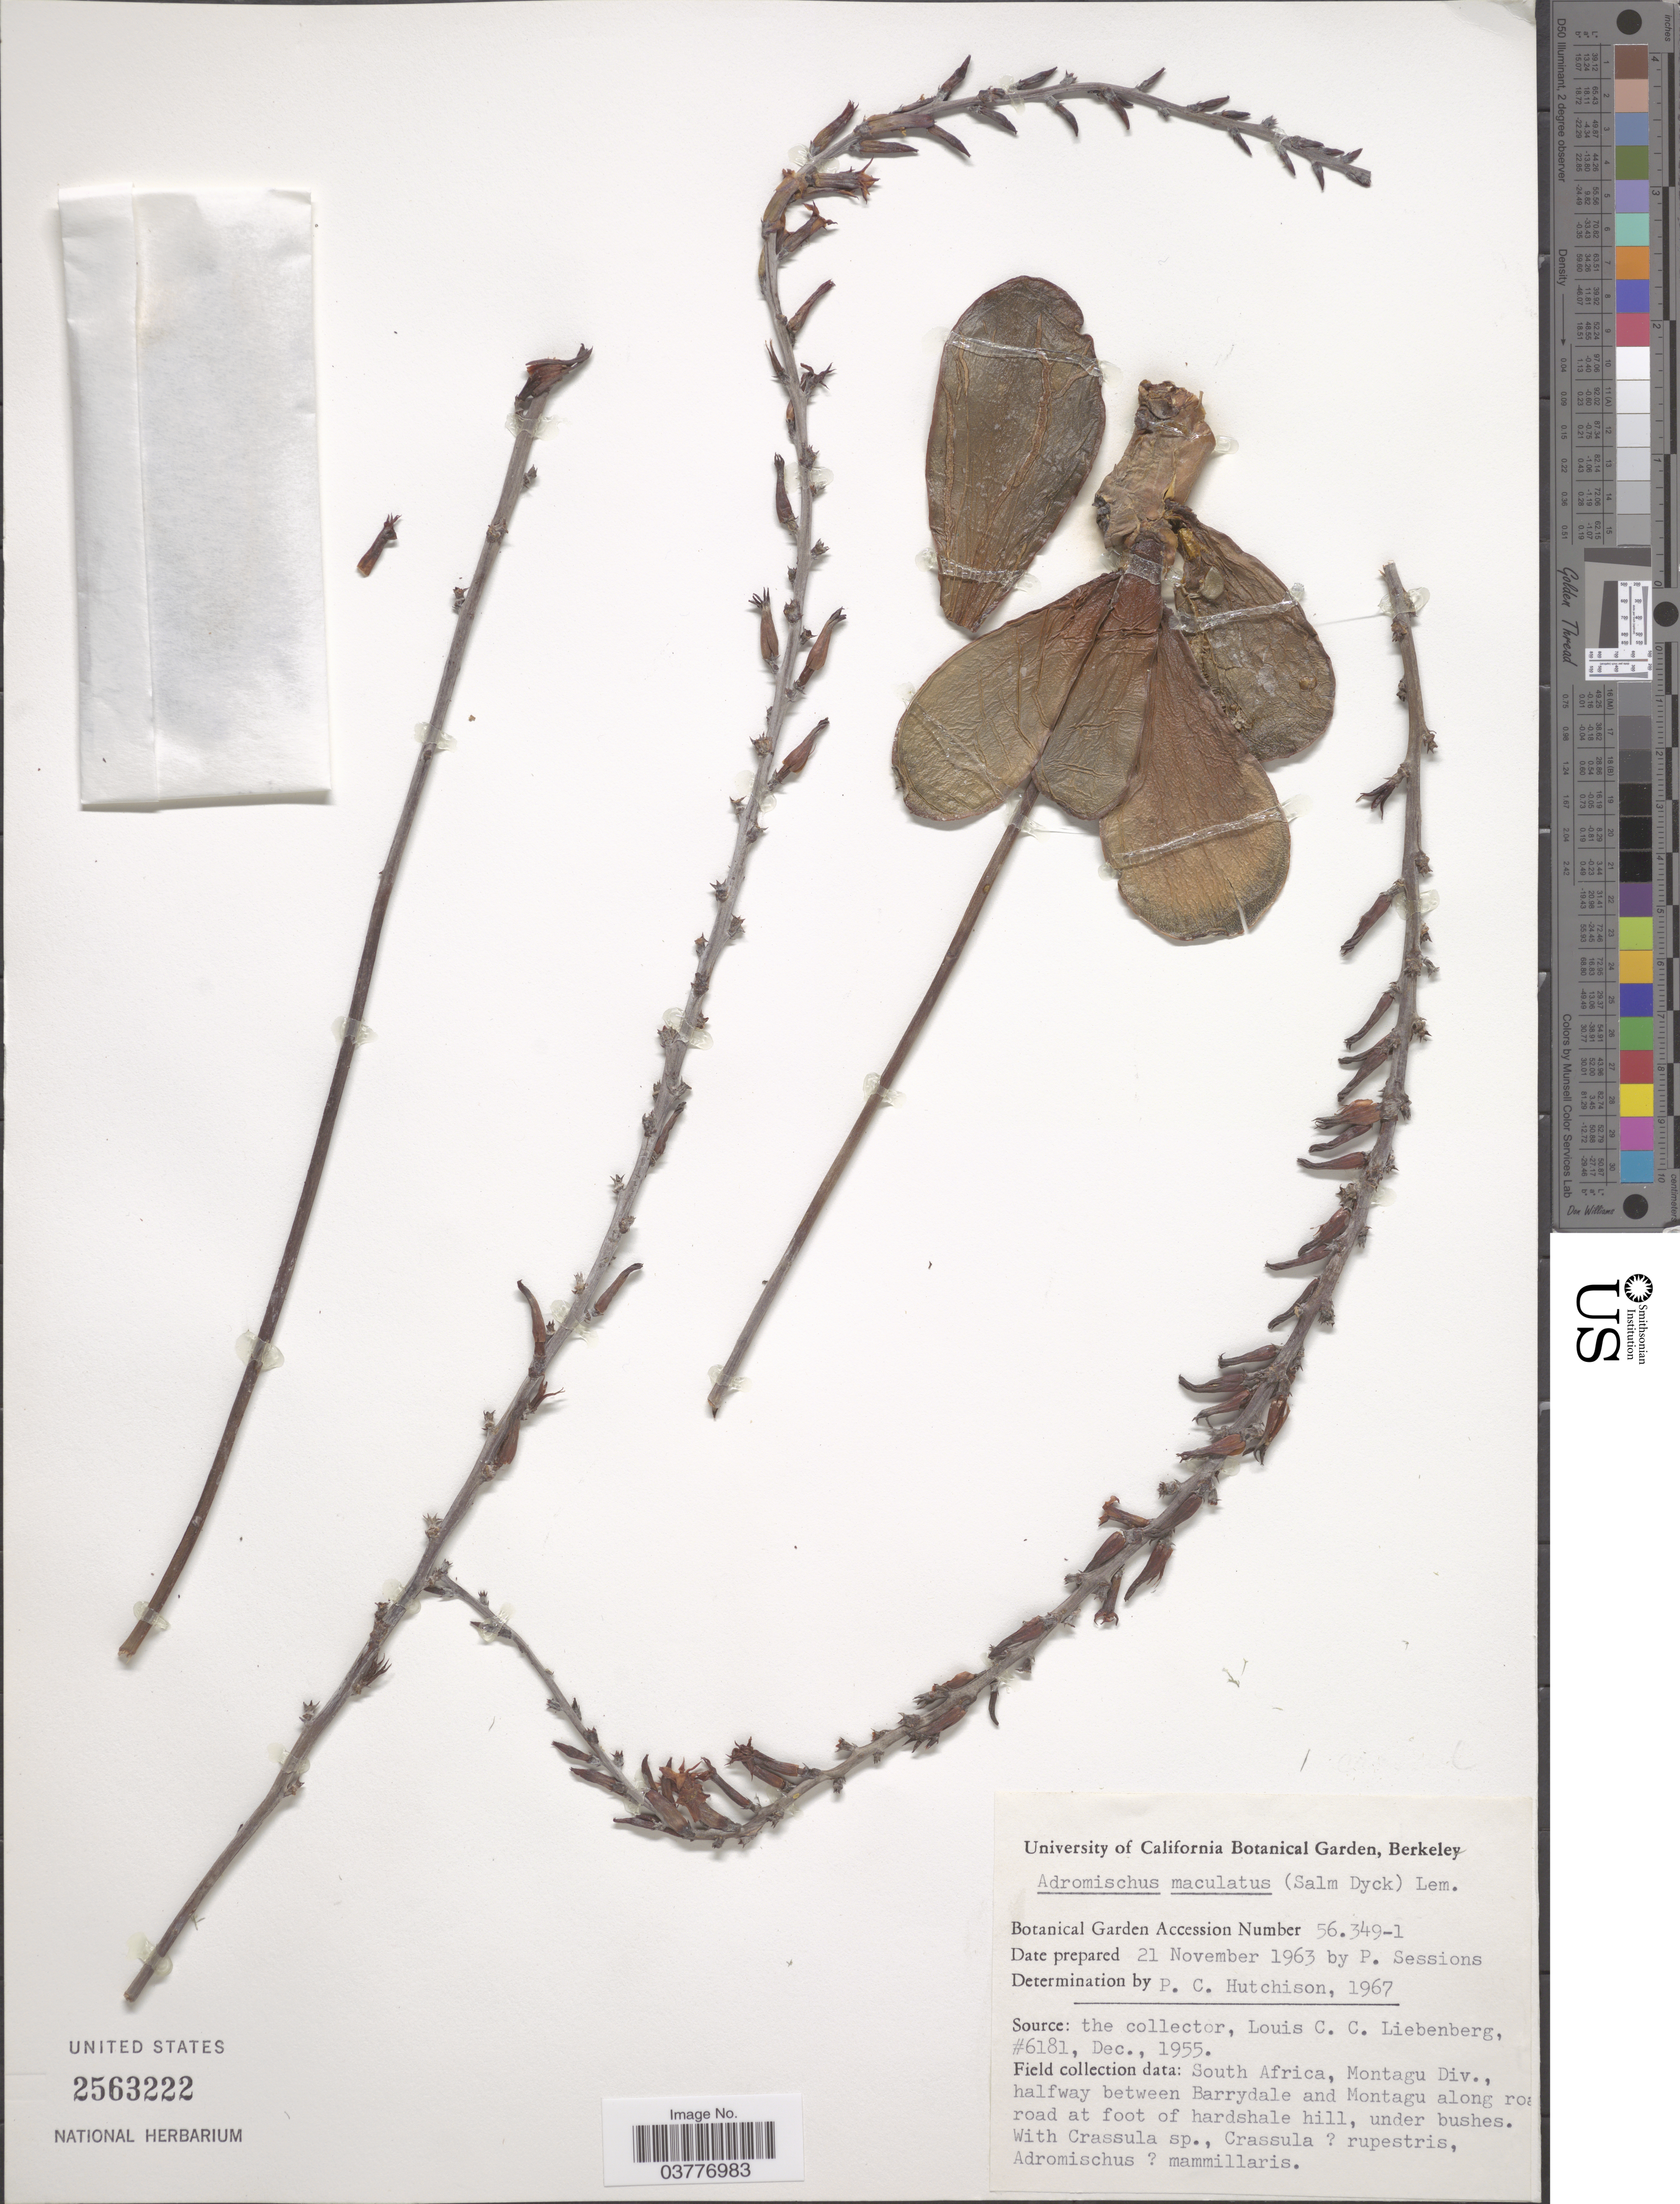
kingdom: Plantae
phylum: Tracheophyta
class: Magnoliopsida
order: Saxifragales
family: Crassulaceae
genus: Adromischus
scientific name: Adromischus maculatus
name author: (Salm-Dyck) Lem.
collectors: L. C. C. Liebenberg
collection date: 1963-11-21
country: United States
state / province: California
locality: University of California Botanical Garden, Berkley.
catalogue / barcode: US 2563222